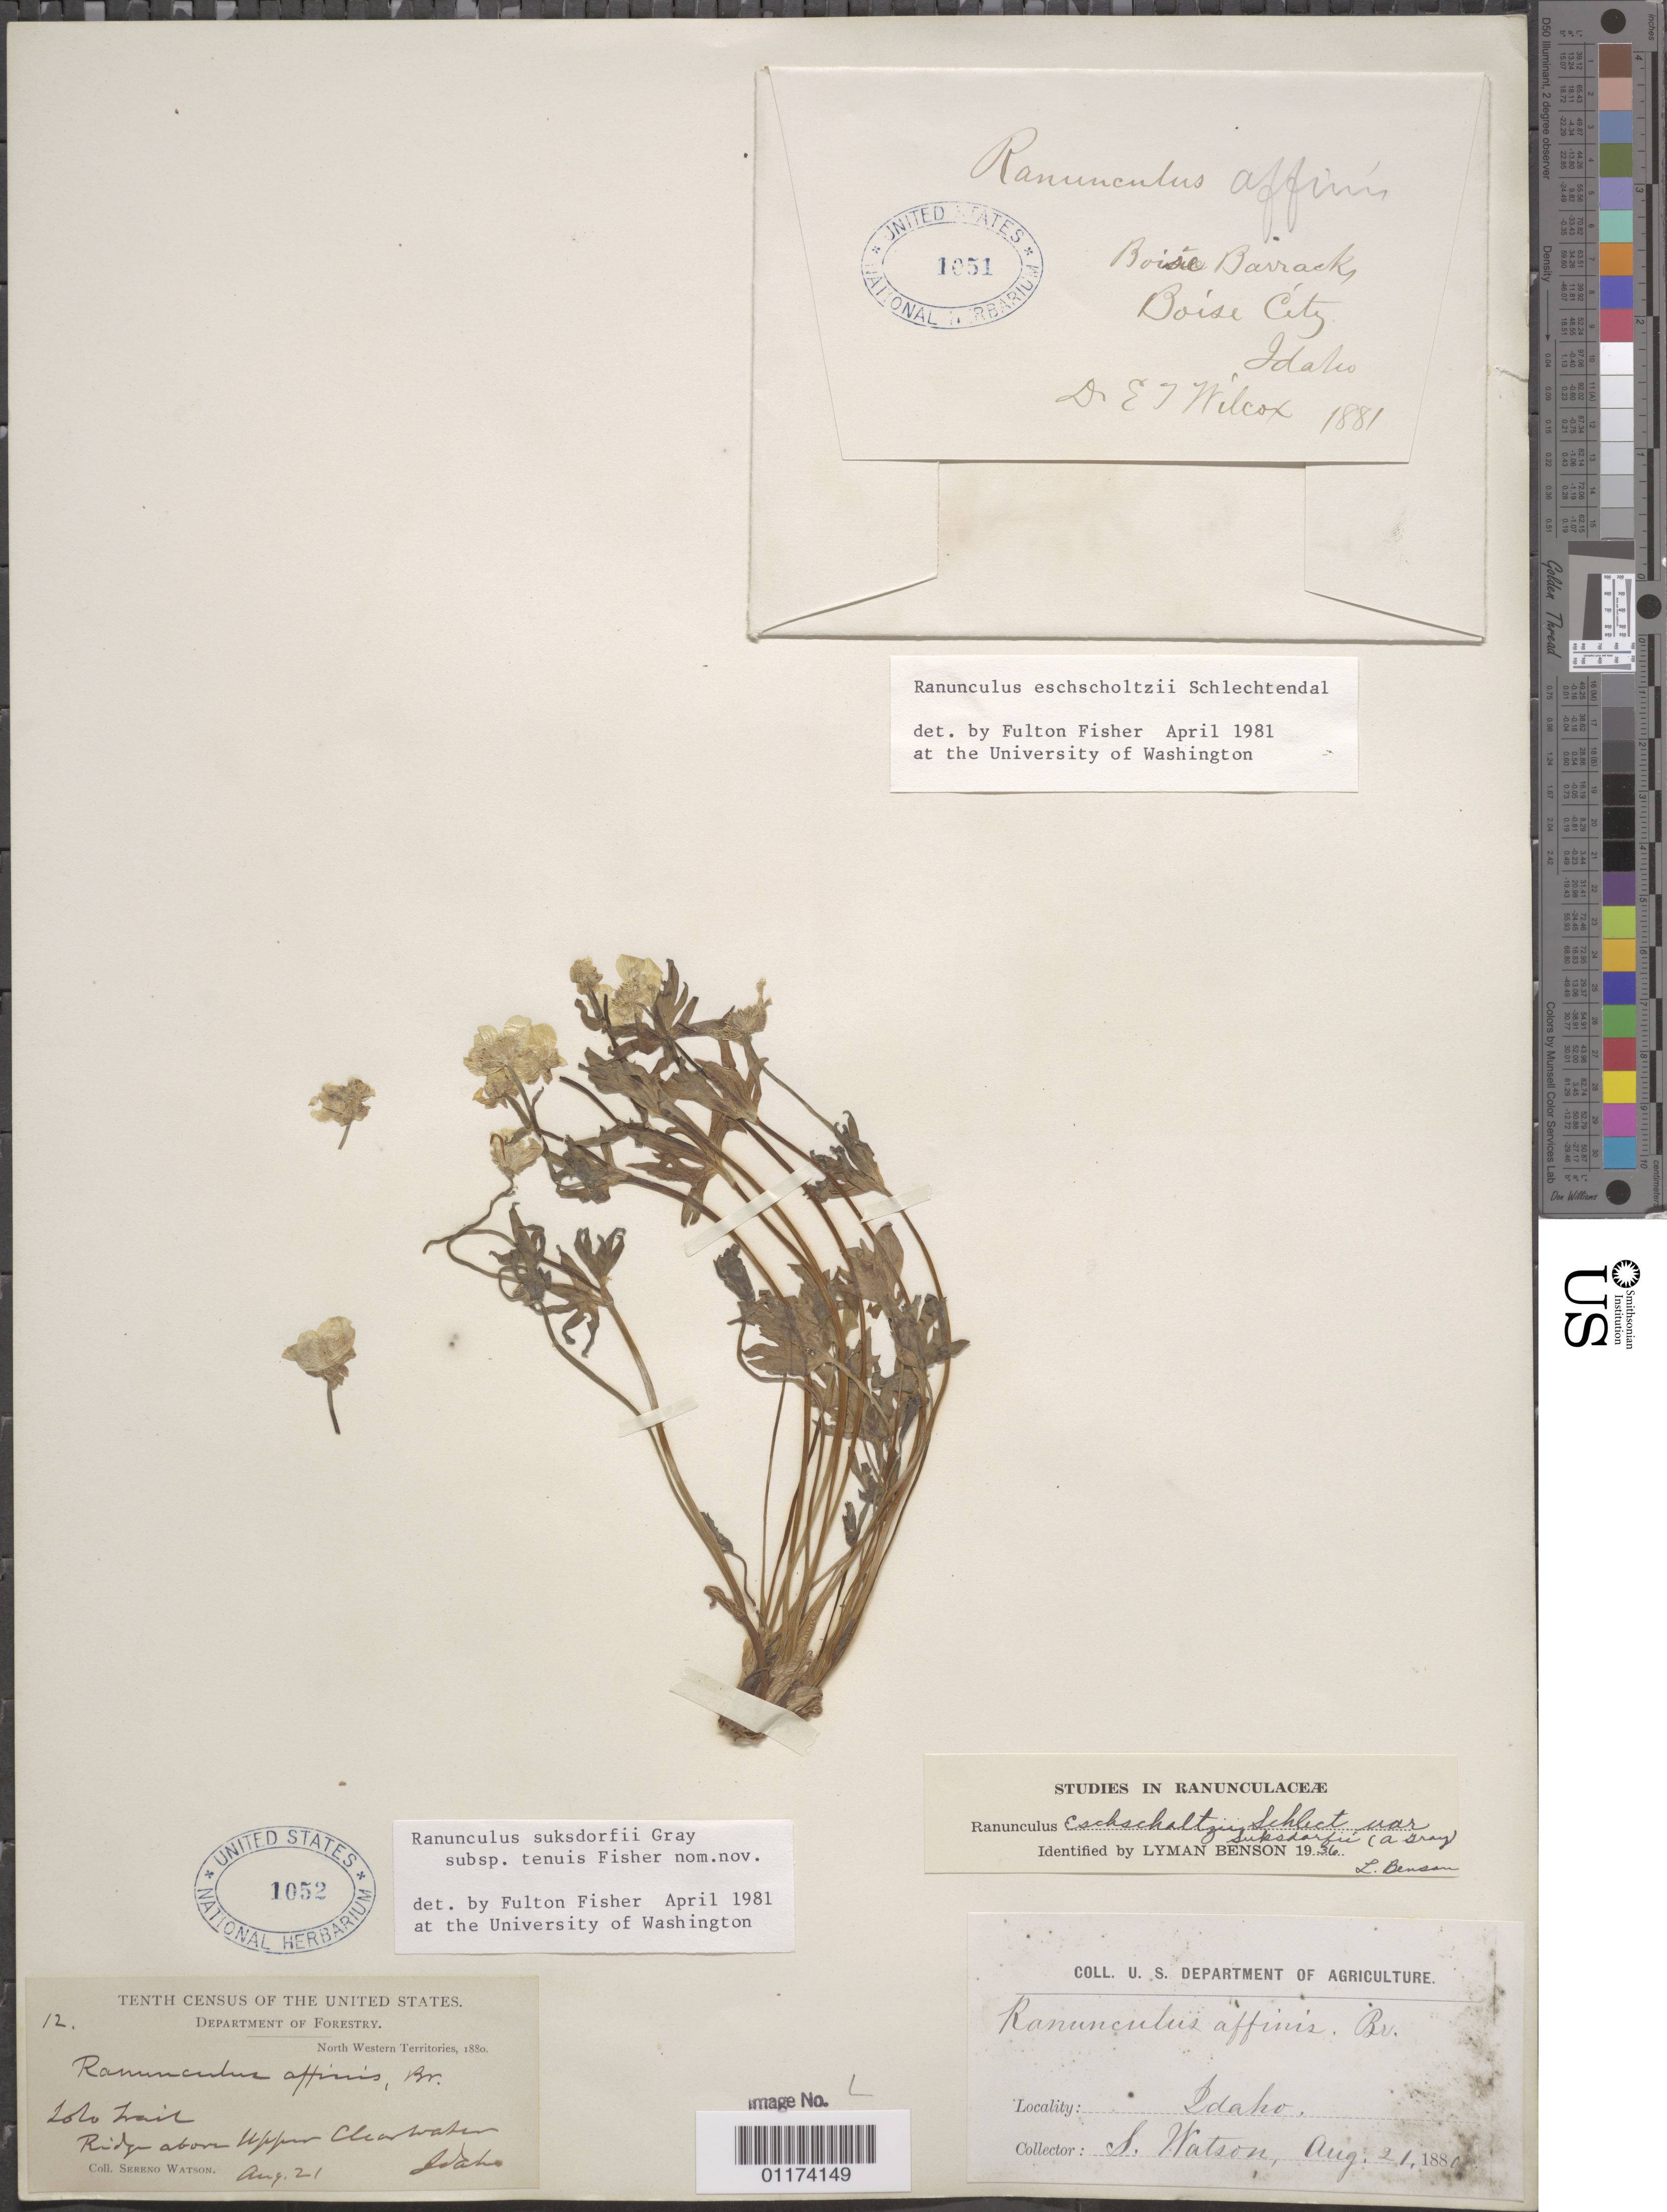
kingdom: Plantae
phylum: Tracheophyta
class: Magnoliopsida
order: Ranunculales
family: Ranunculaceae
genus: Ranunculus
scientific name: Ranunculus eschscholtzii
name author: Schltdl.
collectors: -. Wilcox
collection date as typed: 1881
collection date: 1881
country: United States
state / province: Idaho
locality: Boise City.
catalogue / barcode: US 1051-2